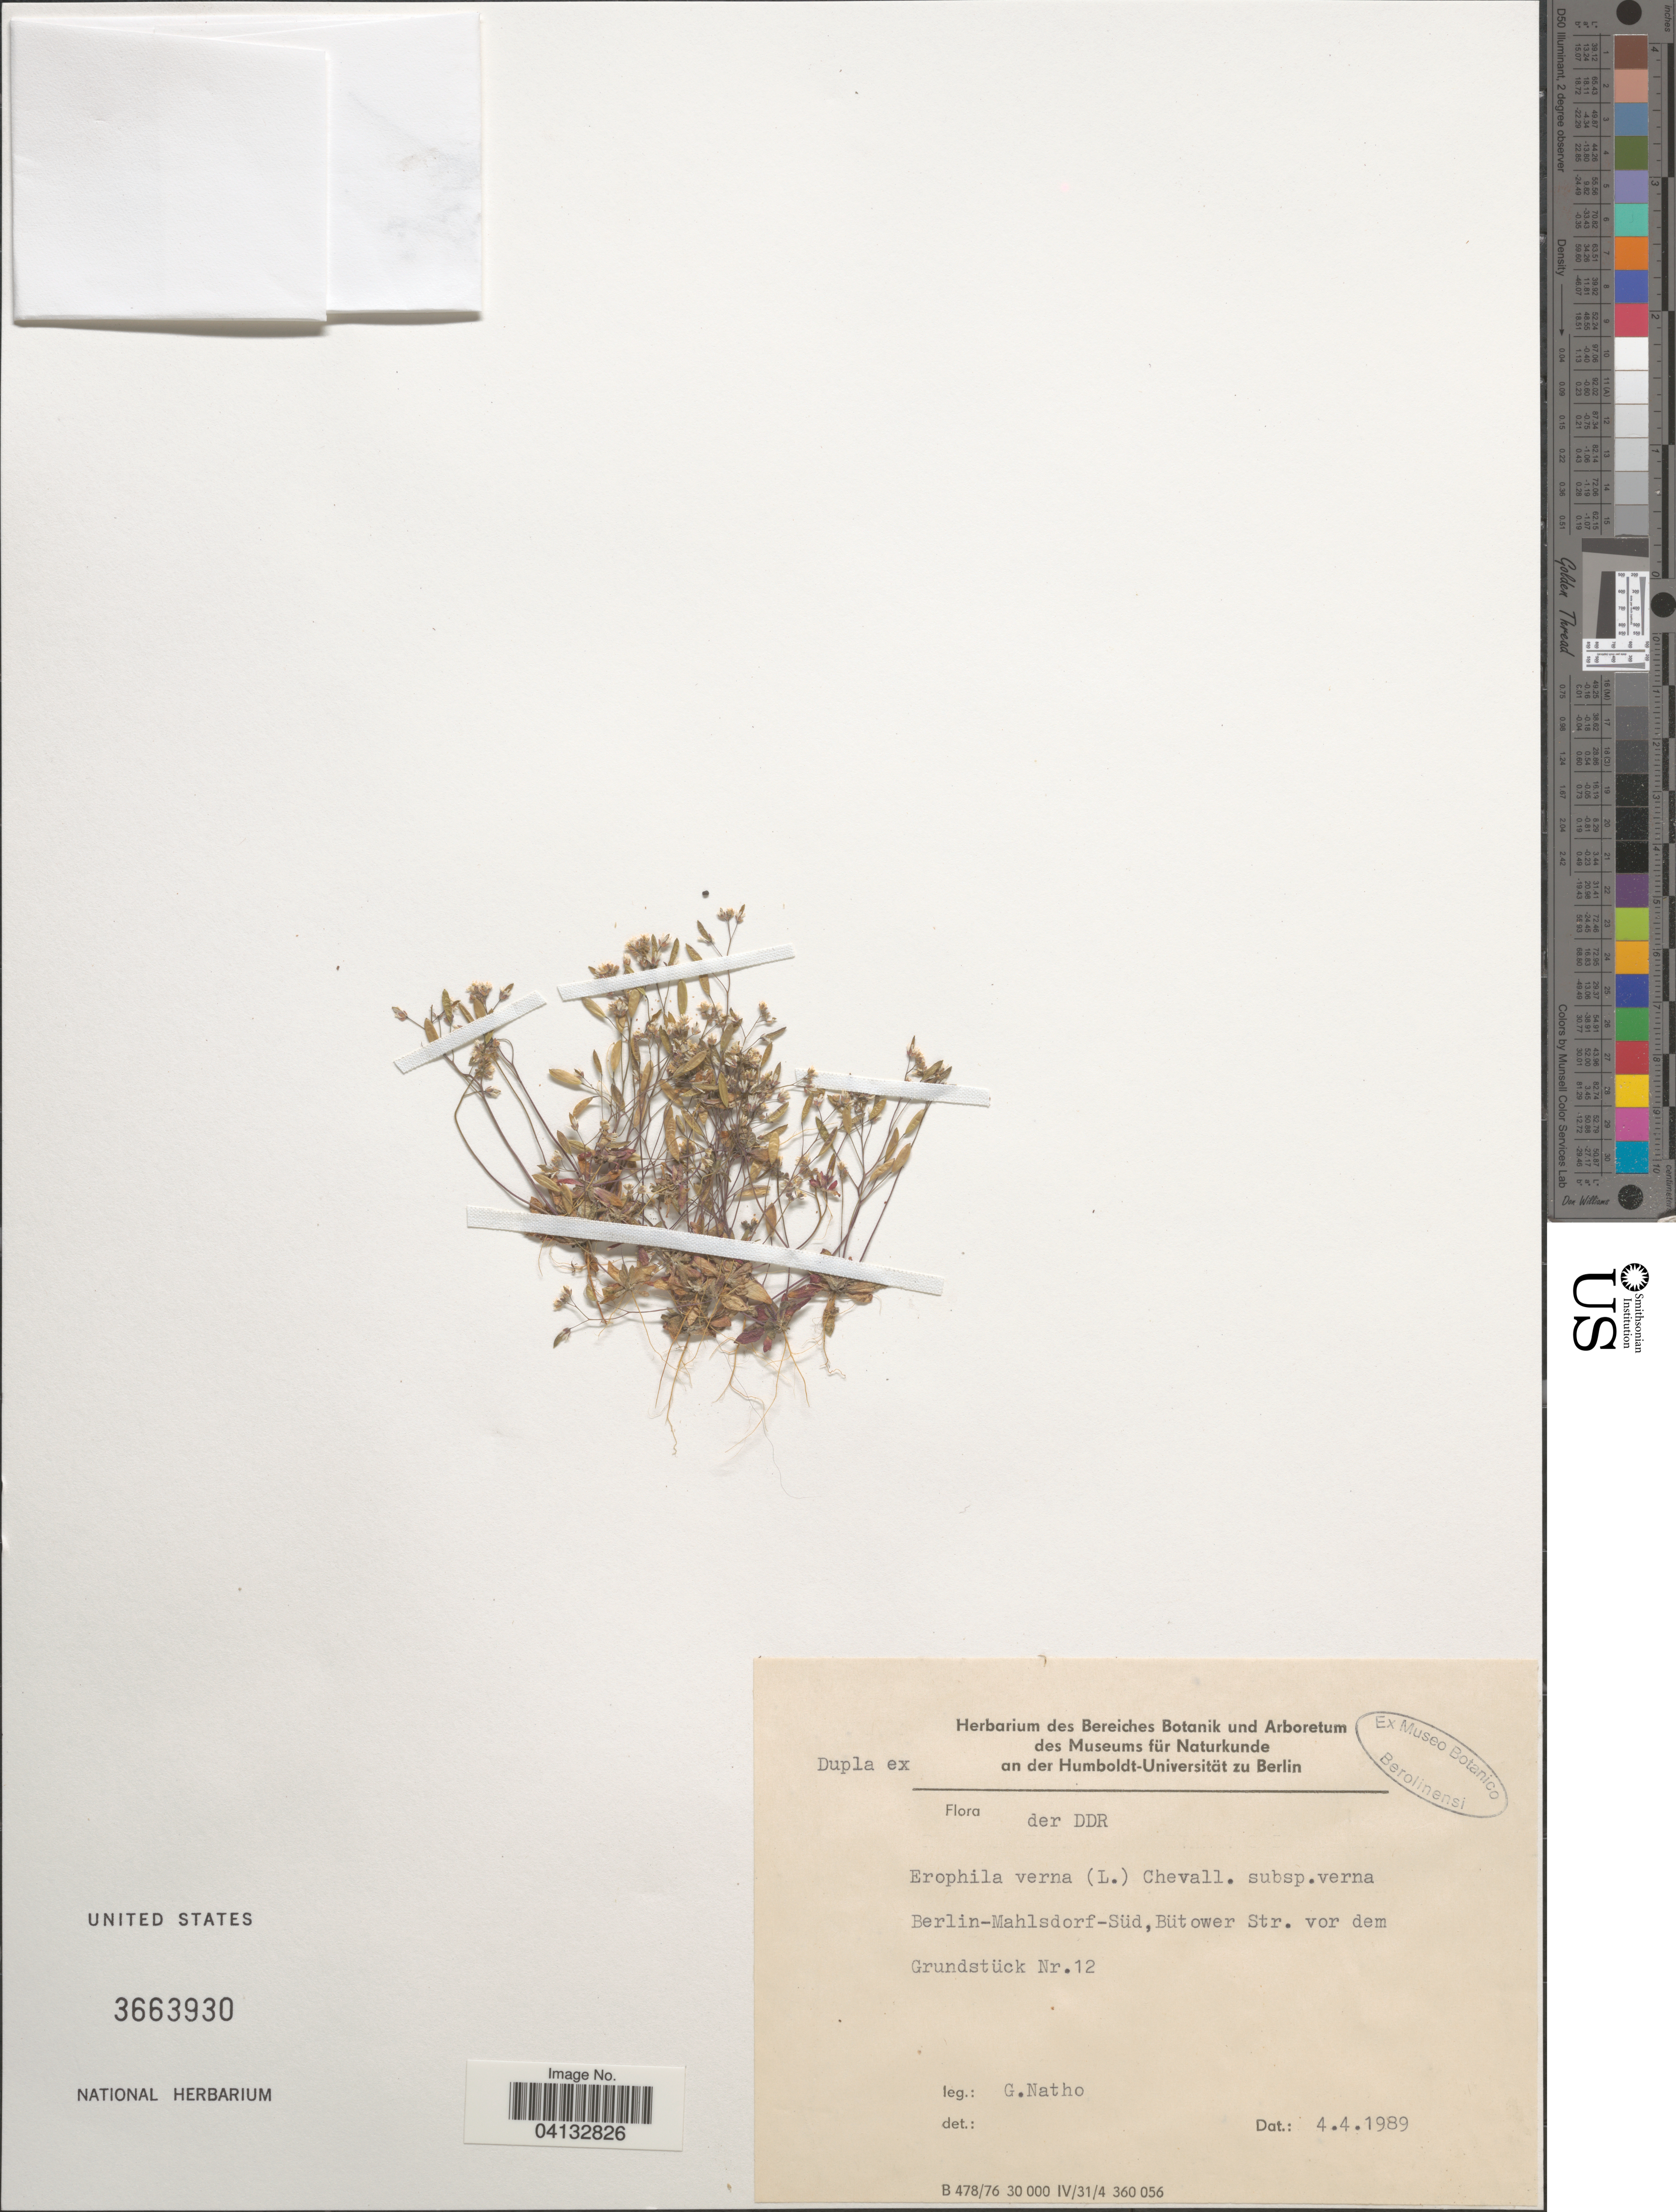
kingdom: Plantae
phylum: Tracheophyta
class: Magnoliopsida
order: Brassicales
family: Brassicaceae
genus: Erophila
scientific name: Erophila verna subsp. verna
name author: (L.) DC.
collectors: G. Natho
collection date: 1989-04-04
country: Germany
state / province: Berlin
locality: Der DDR. Berlin-Mahlsdorf-Süd, Büt ower Str. vor dem Grundstück Nr. 12.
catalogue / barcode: US 3663930